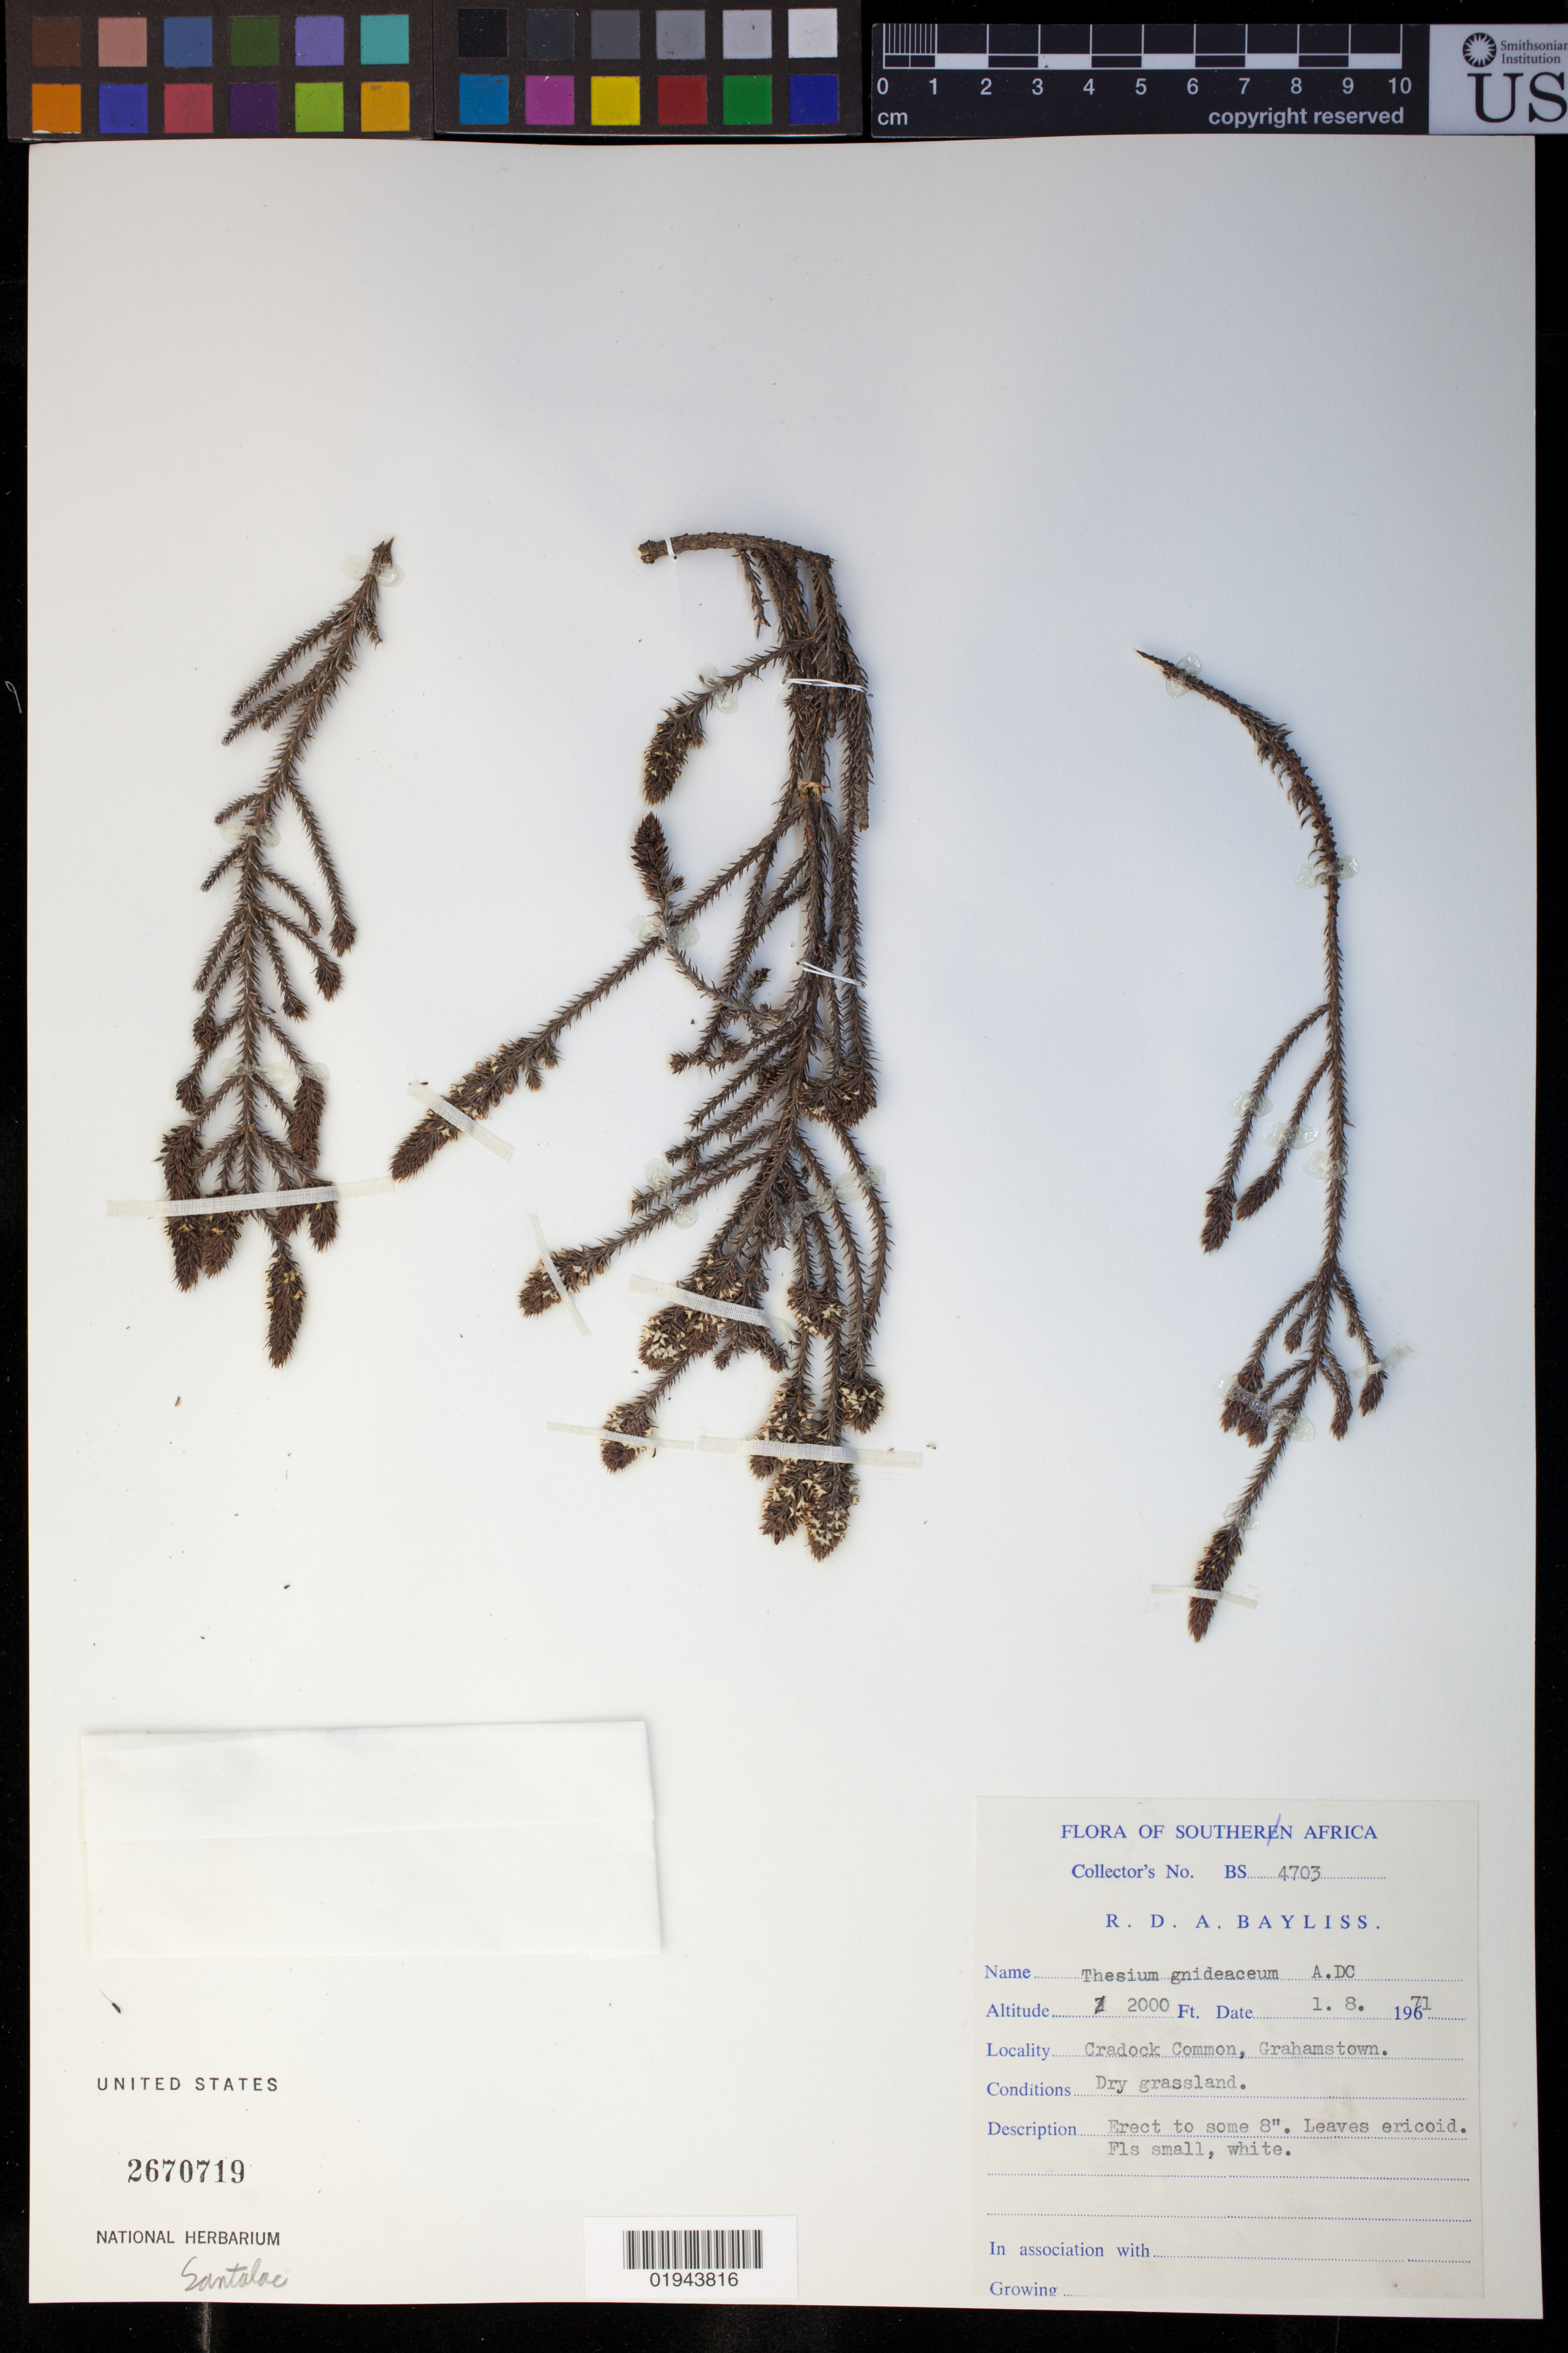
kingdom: Plantae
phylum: Tracheophyta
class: Magnoliopsida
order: Santalales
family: Thesiaceae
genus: Thesium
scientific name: Thesium gnidiaceum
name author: A. DC.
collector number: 4703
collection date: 1971-08-01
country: South Africa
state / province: Eastern Cape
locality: Cradock Common, Grahamstown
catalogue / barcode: US 2670719